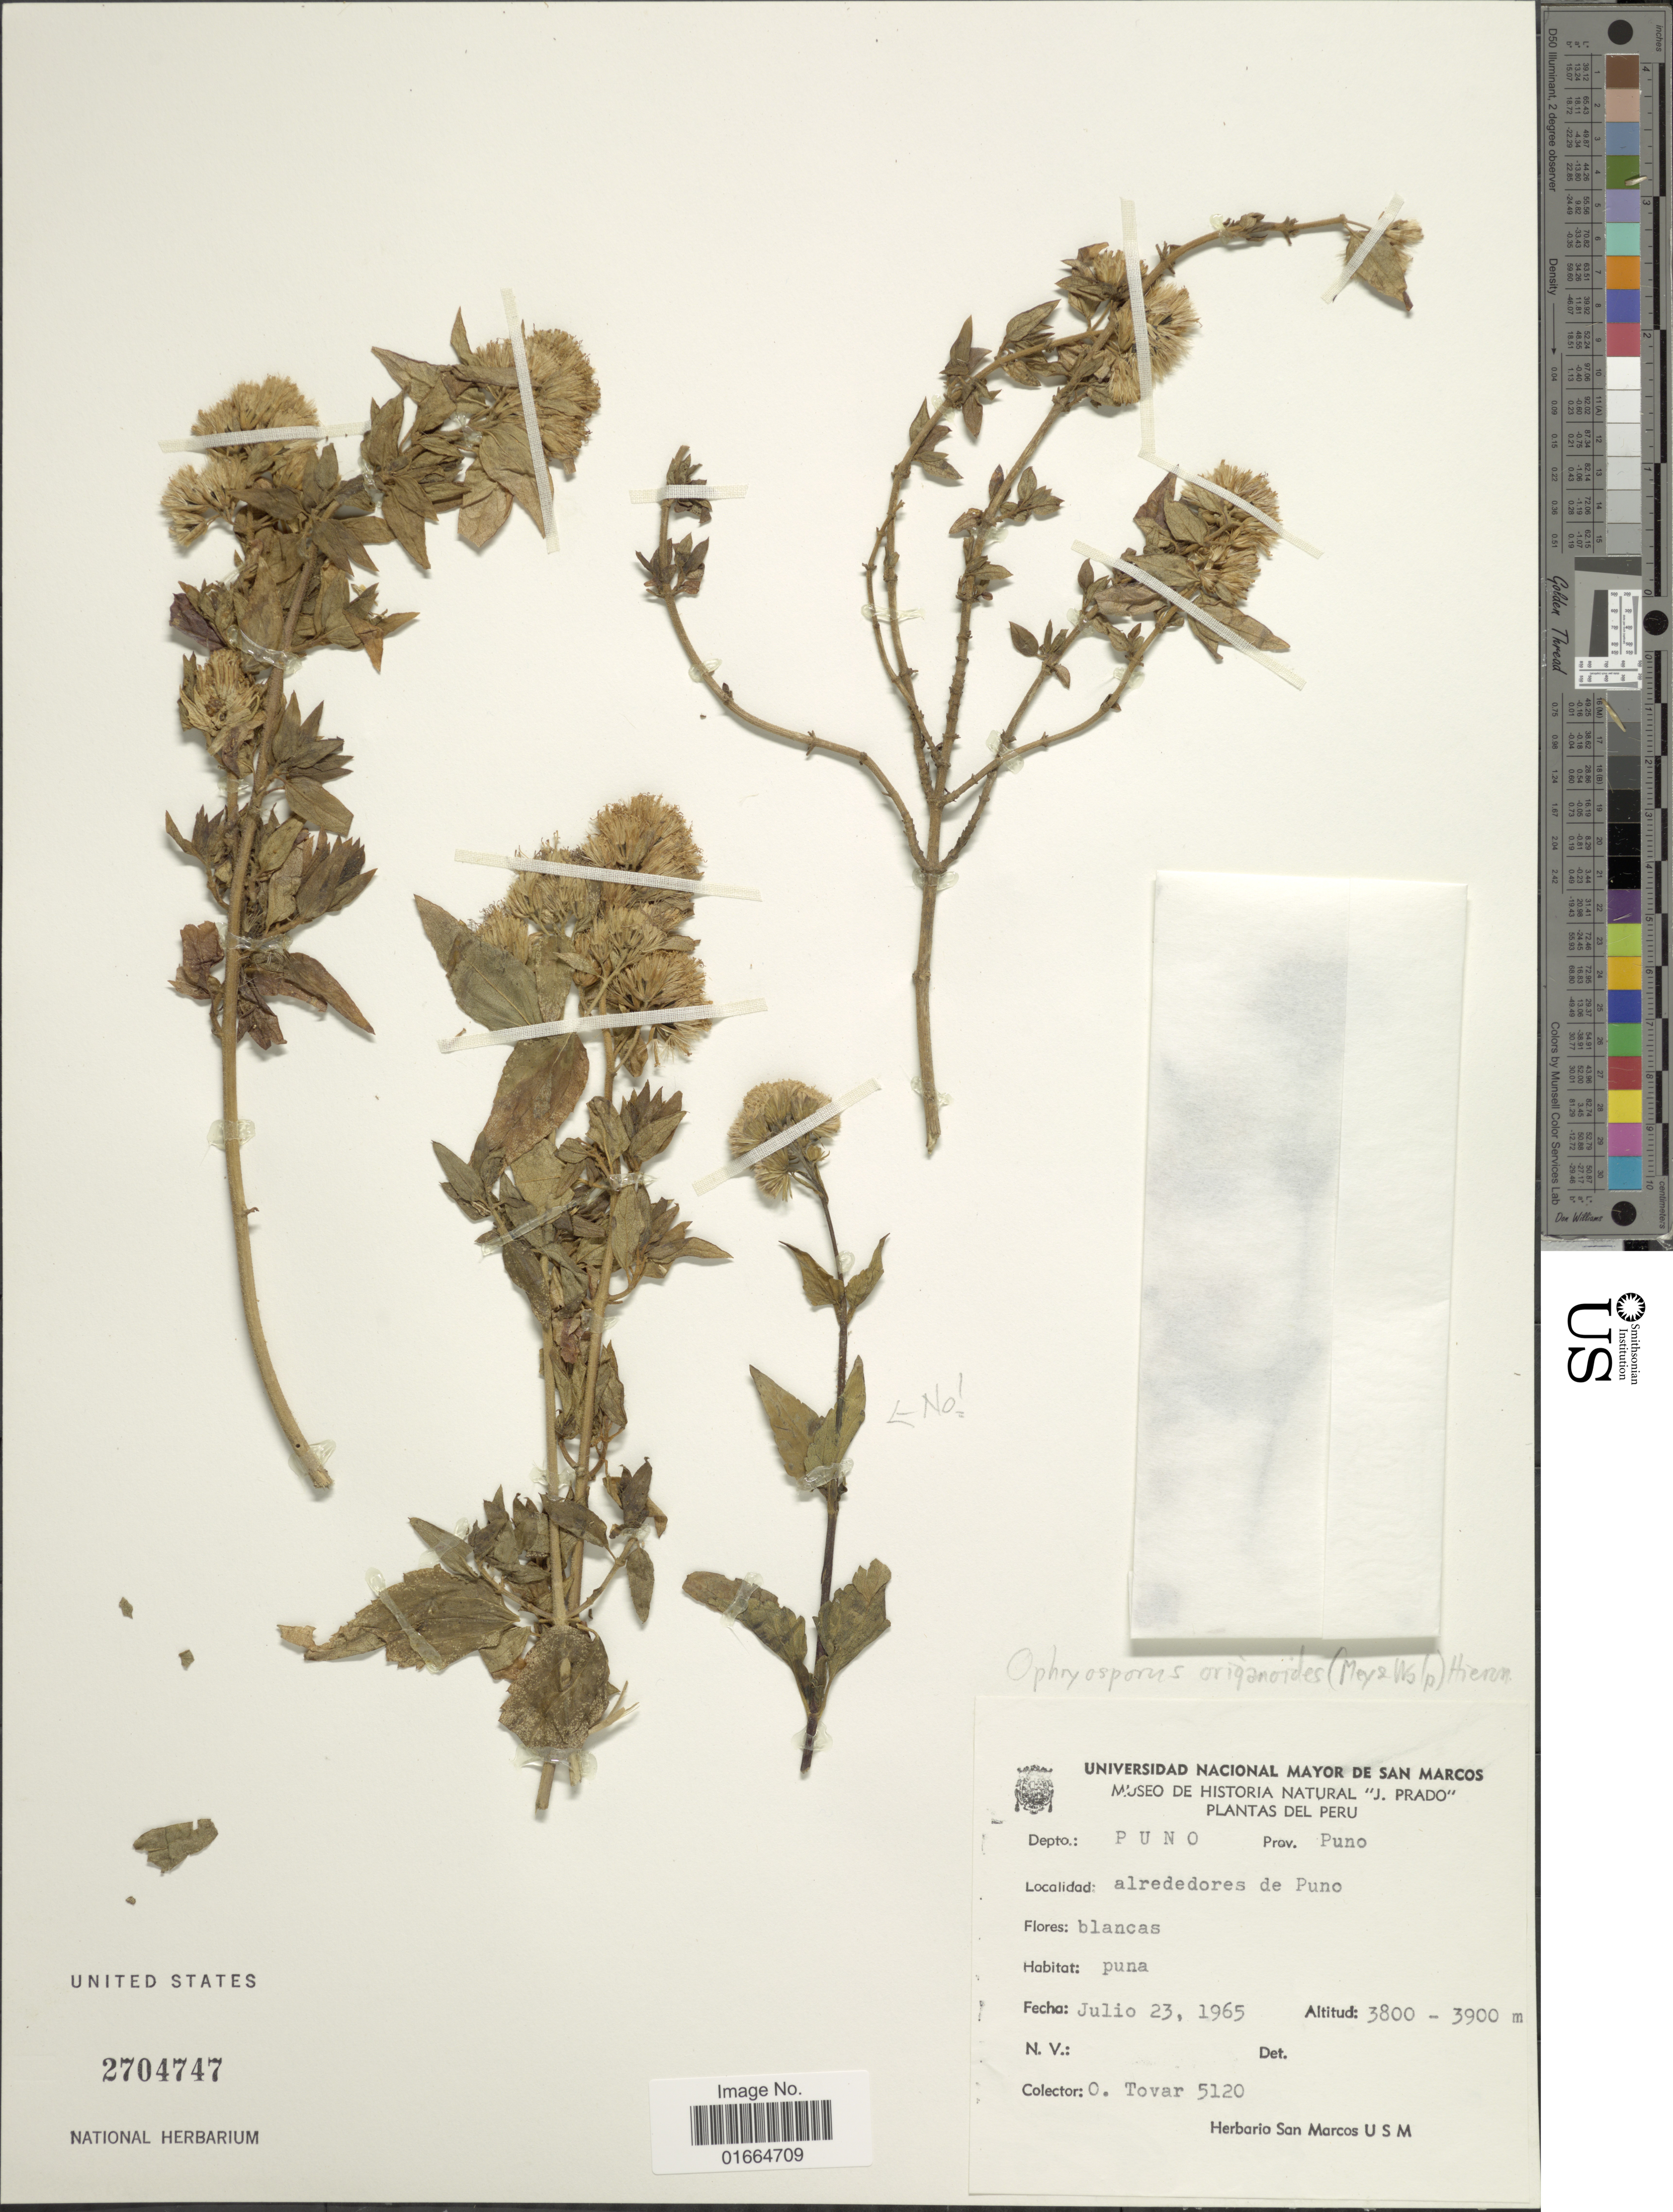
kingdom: Plantae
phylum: Tracheophyta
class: Magnoliopsida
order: Asterales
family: Asteraceae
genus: Ophryosporus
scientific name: Ophryosporus heptanthus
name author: (Sch. Bip. ex Wedd.) R.M. King & H. Rob.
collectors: Ó. Tovar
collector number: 5120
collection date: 1965-07-23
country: Peru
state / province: Puno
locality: Depto.: Puno, Prov.: Puno. Alrededores de Puno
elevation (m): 3800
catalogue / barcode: US 2704747